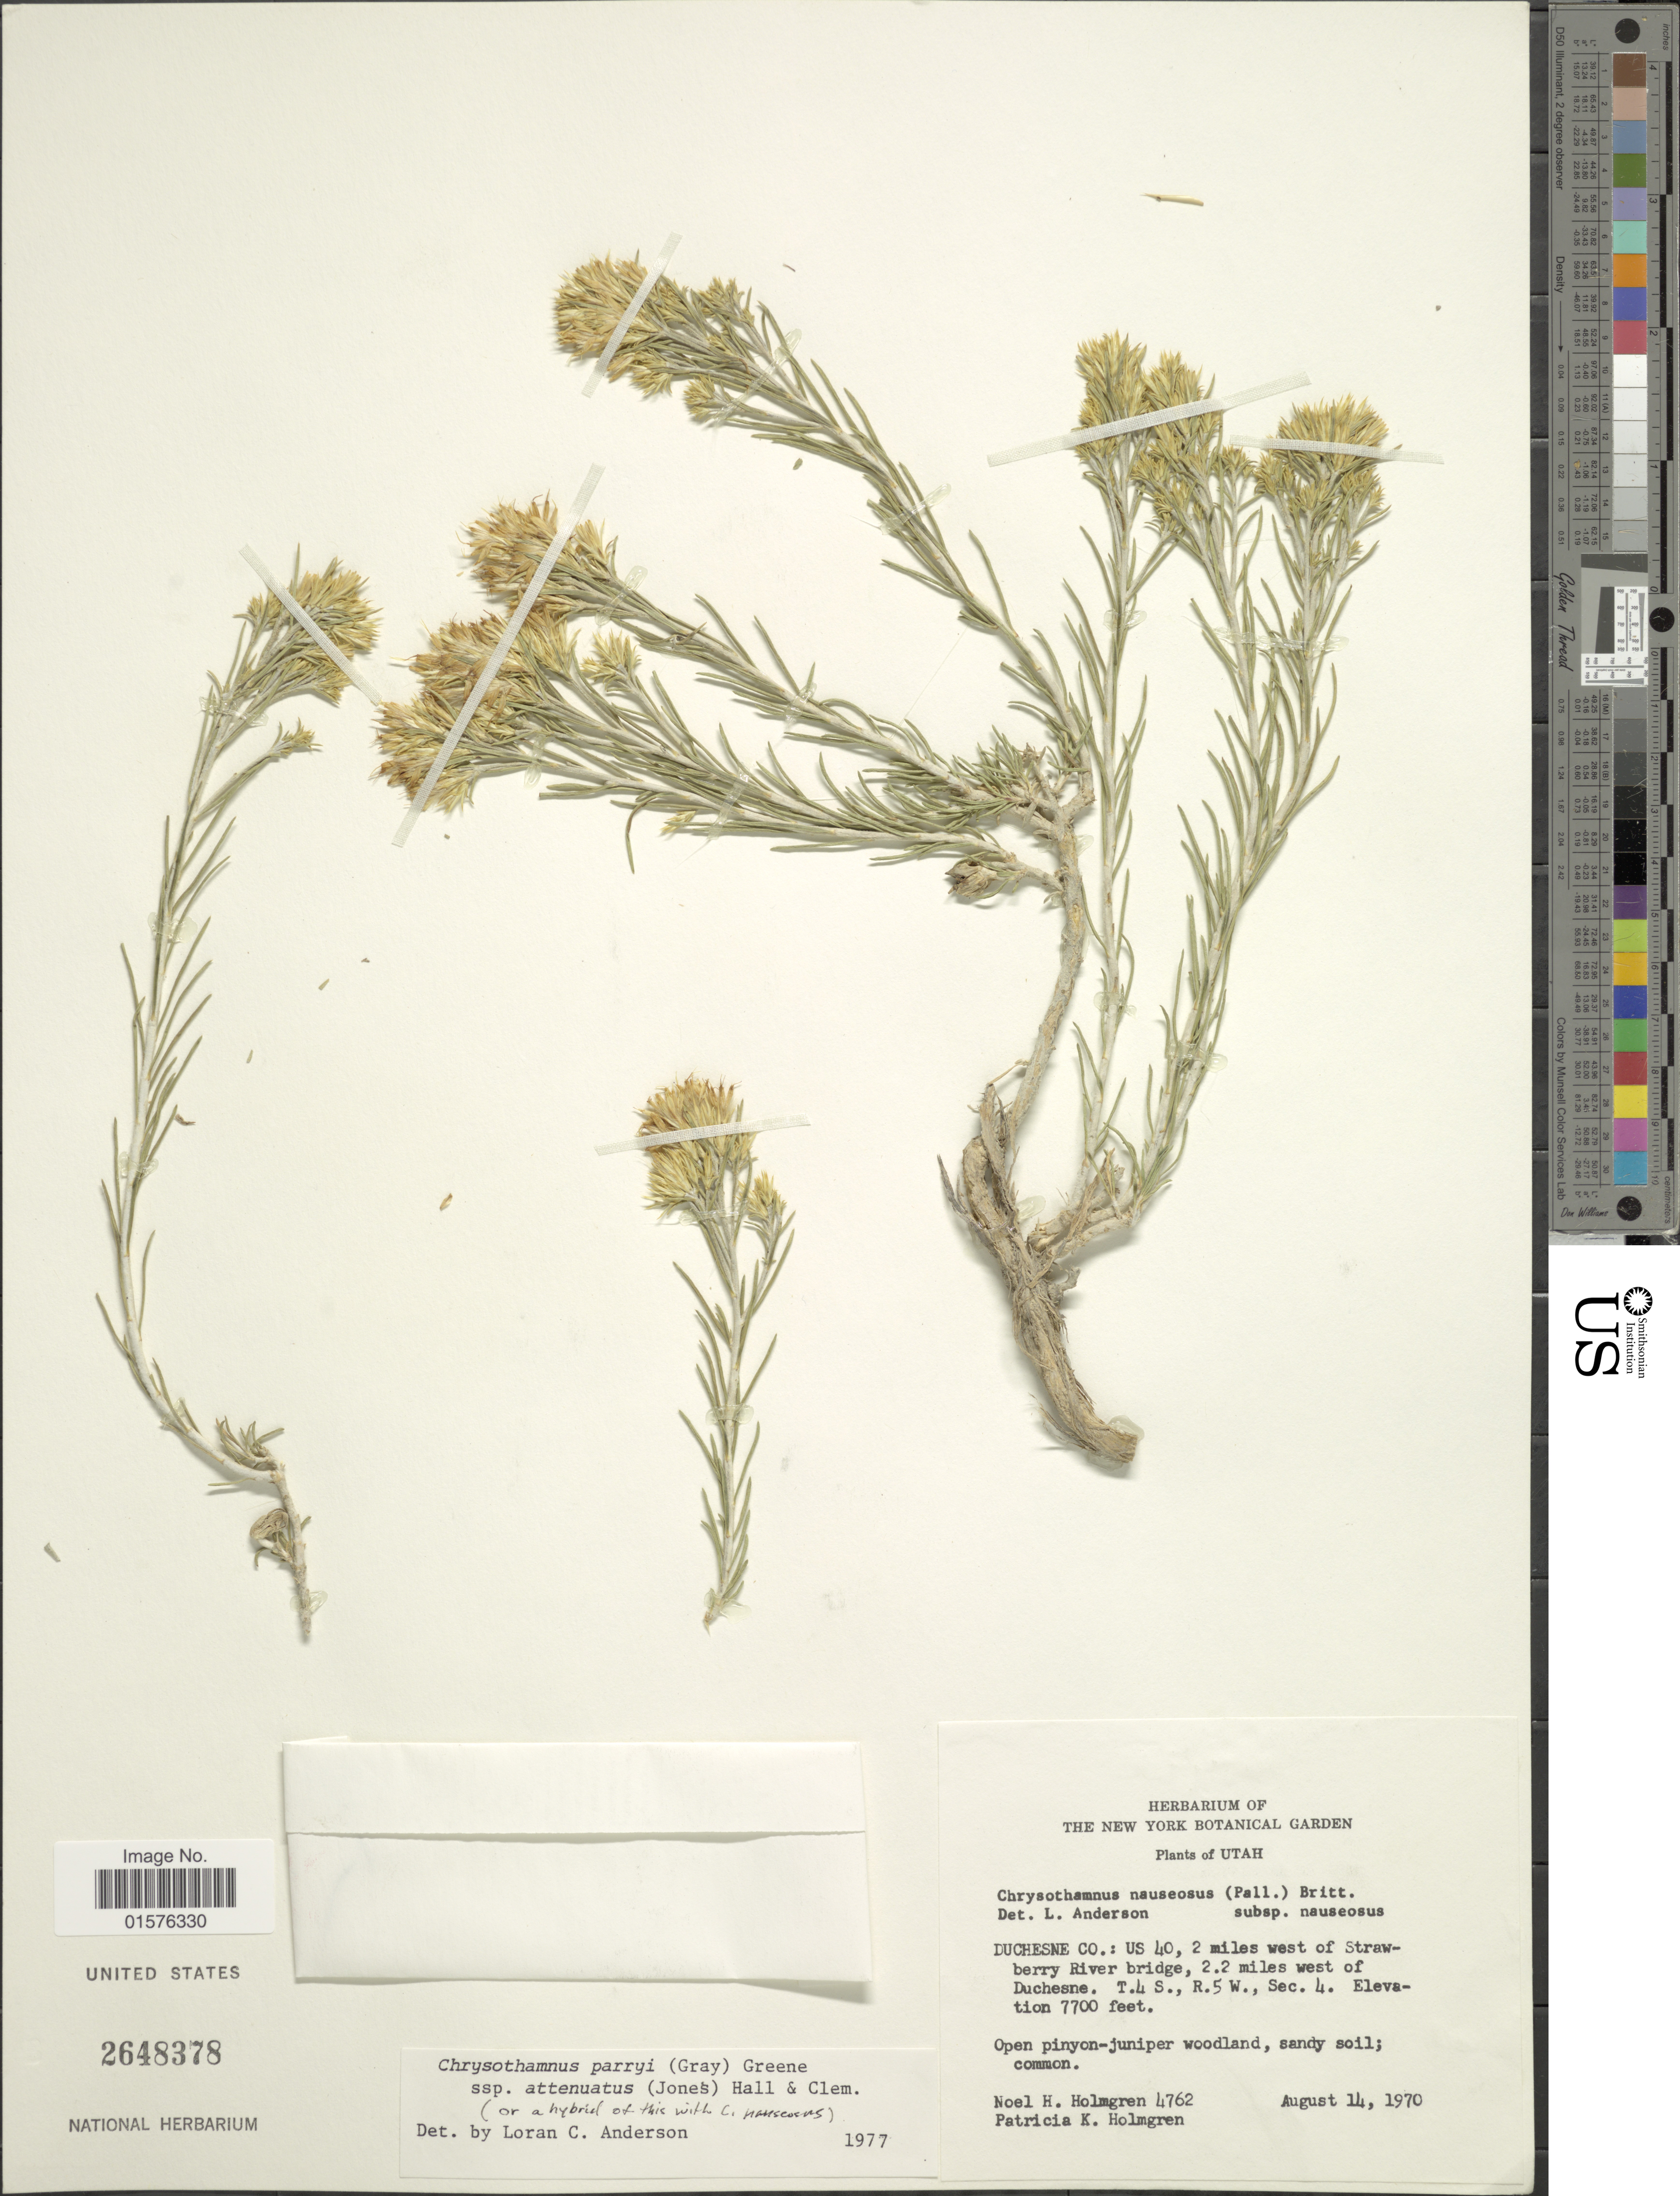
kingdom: Plantae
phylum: Tracheophyta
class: Magnoliopsida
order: Asterales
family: Asteraceae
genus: Ericameria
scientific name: Ericameria parryi var. attenuata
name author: (M.E. Jones) G.L. Nesom & G.I. Baird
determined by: Urbatsch, Lowell E., Curator (LSU), Louisiana State University (UNITED STATES)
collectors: N. H. Holmgren & P. K. Holmgren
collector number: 4762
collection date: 1970-08-14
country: United States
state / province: Utah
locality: Duchesne Co.: US 40, 2 miles west of strawberry River bridge, 2.2 miles west of Duchesne. T.4S., R.5W., Sec. 4.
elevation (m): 2347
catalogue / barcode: US 2648378